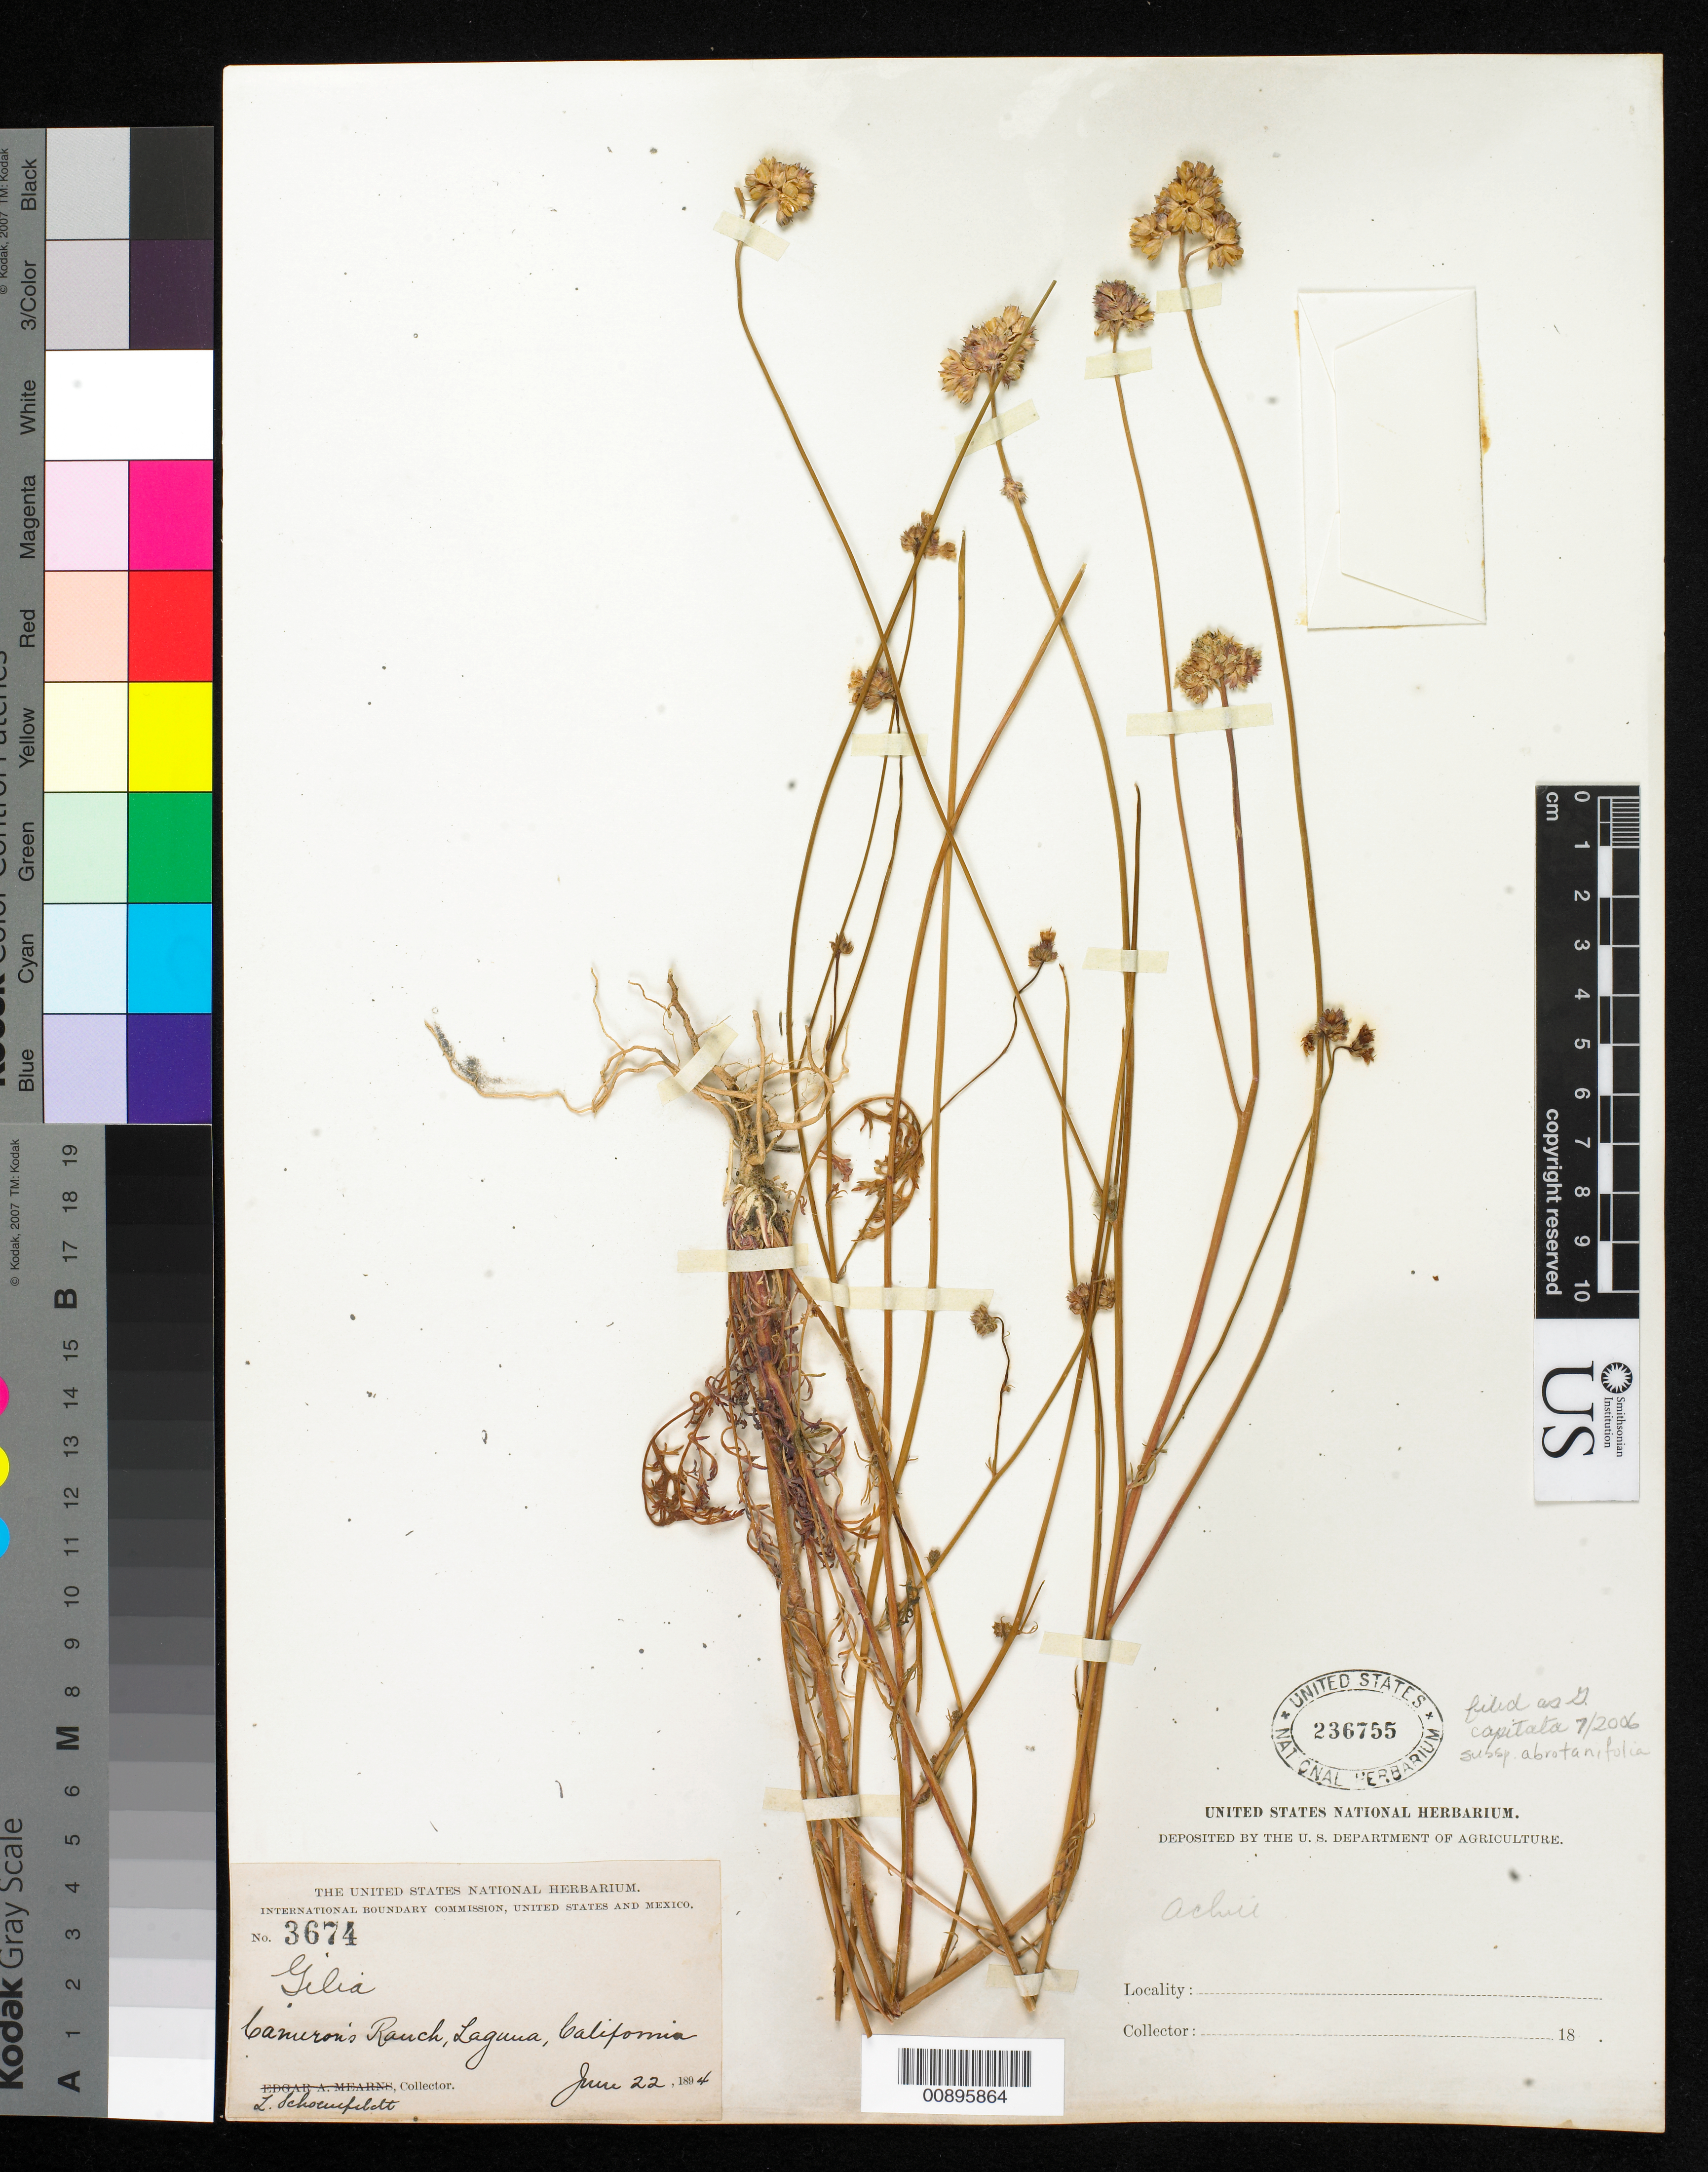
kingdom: Plantae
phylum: Tracheophyta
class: Magnoliopsida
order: Ericales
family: Polemoniaceae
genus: Gilia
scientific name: Gilia capitata subsp. abrotanifolia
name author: (Nutt. ex Greene) V.E. Grant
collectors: L. Schoenfeldt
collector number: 3674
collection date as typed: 22 Jun 1894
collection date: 1894-06-22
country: United States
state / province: California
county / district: Orange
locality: Cameron's Ranch, Laguna, California.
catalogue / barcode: US 236755